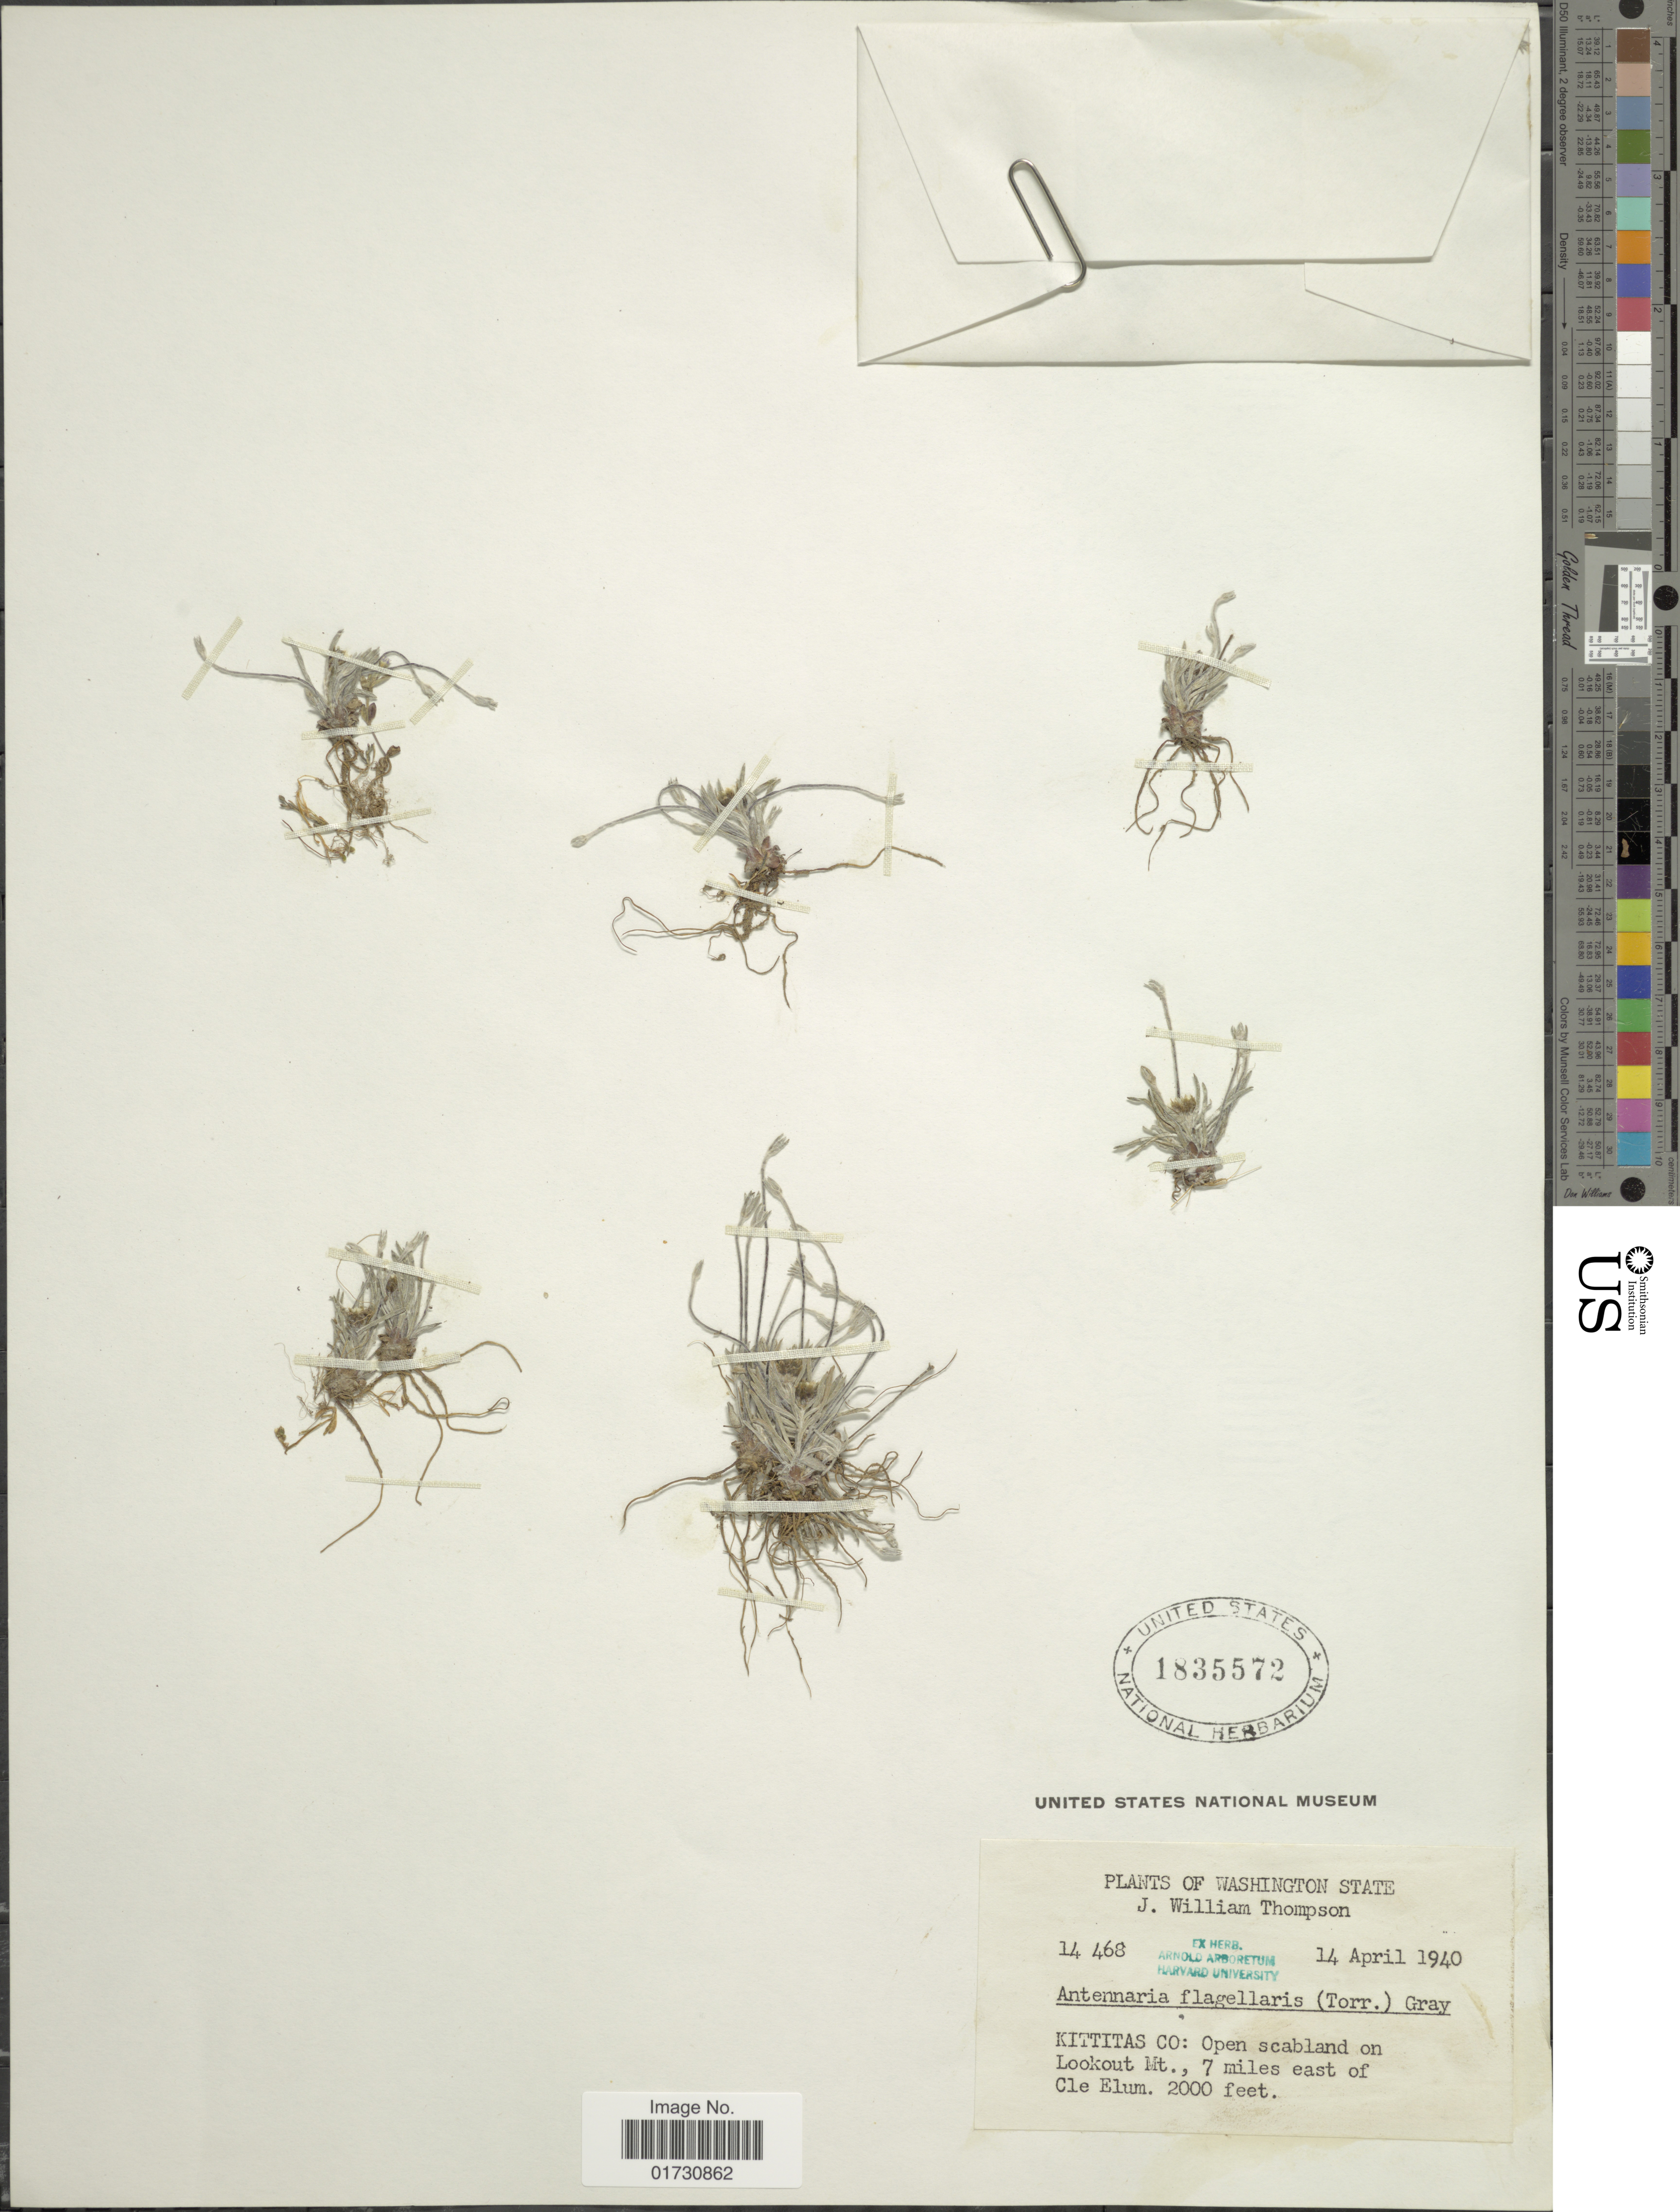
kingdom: Plantae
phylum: Tracheophyta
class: Magnoliopsida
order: Asterales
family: Asteraceae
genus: Antennaria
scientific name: Antennaria flagellaris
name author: A. Gray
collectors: J. W. Thompson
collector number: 14468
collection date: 1940-04-14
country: United States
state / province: Washington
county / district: Kittitas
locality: Washington State, Kittitas Co: Open scabland on Lookout Mt., 7 miles east of Cle Elum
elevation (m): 610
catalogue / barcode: US 1835572